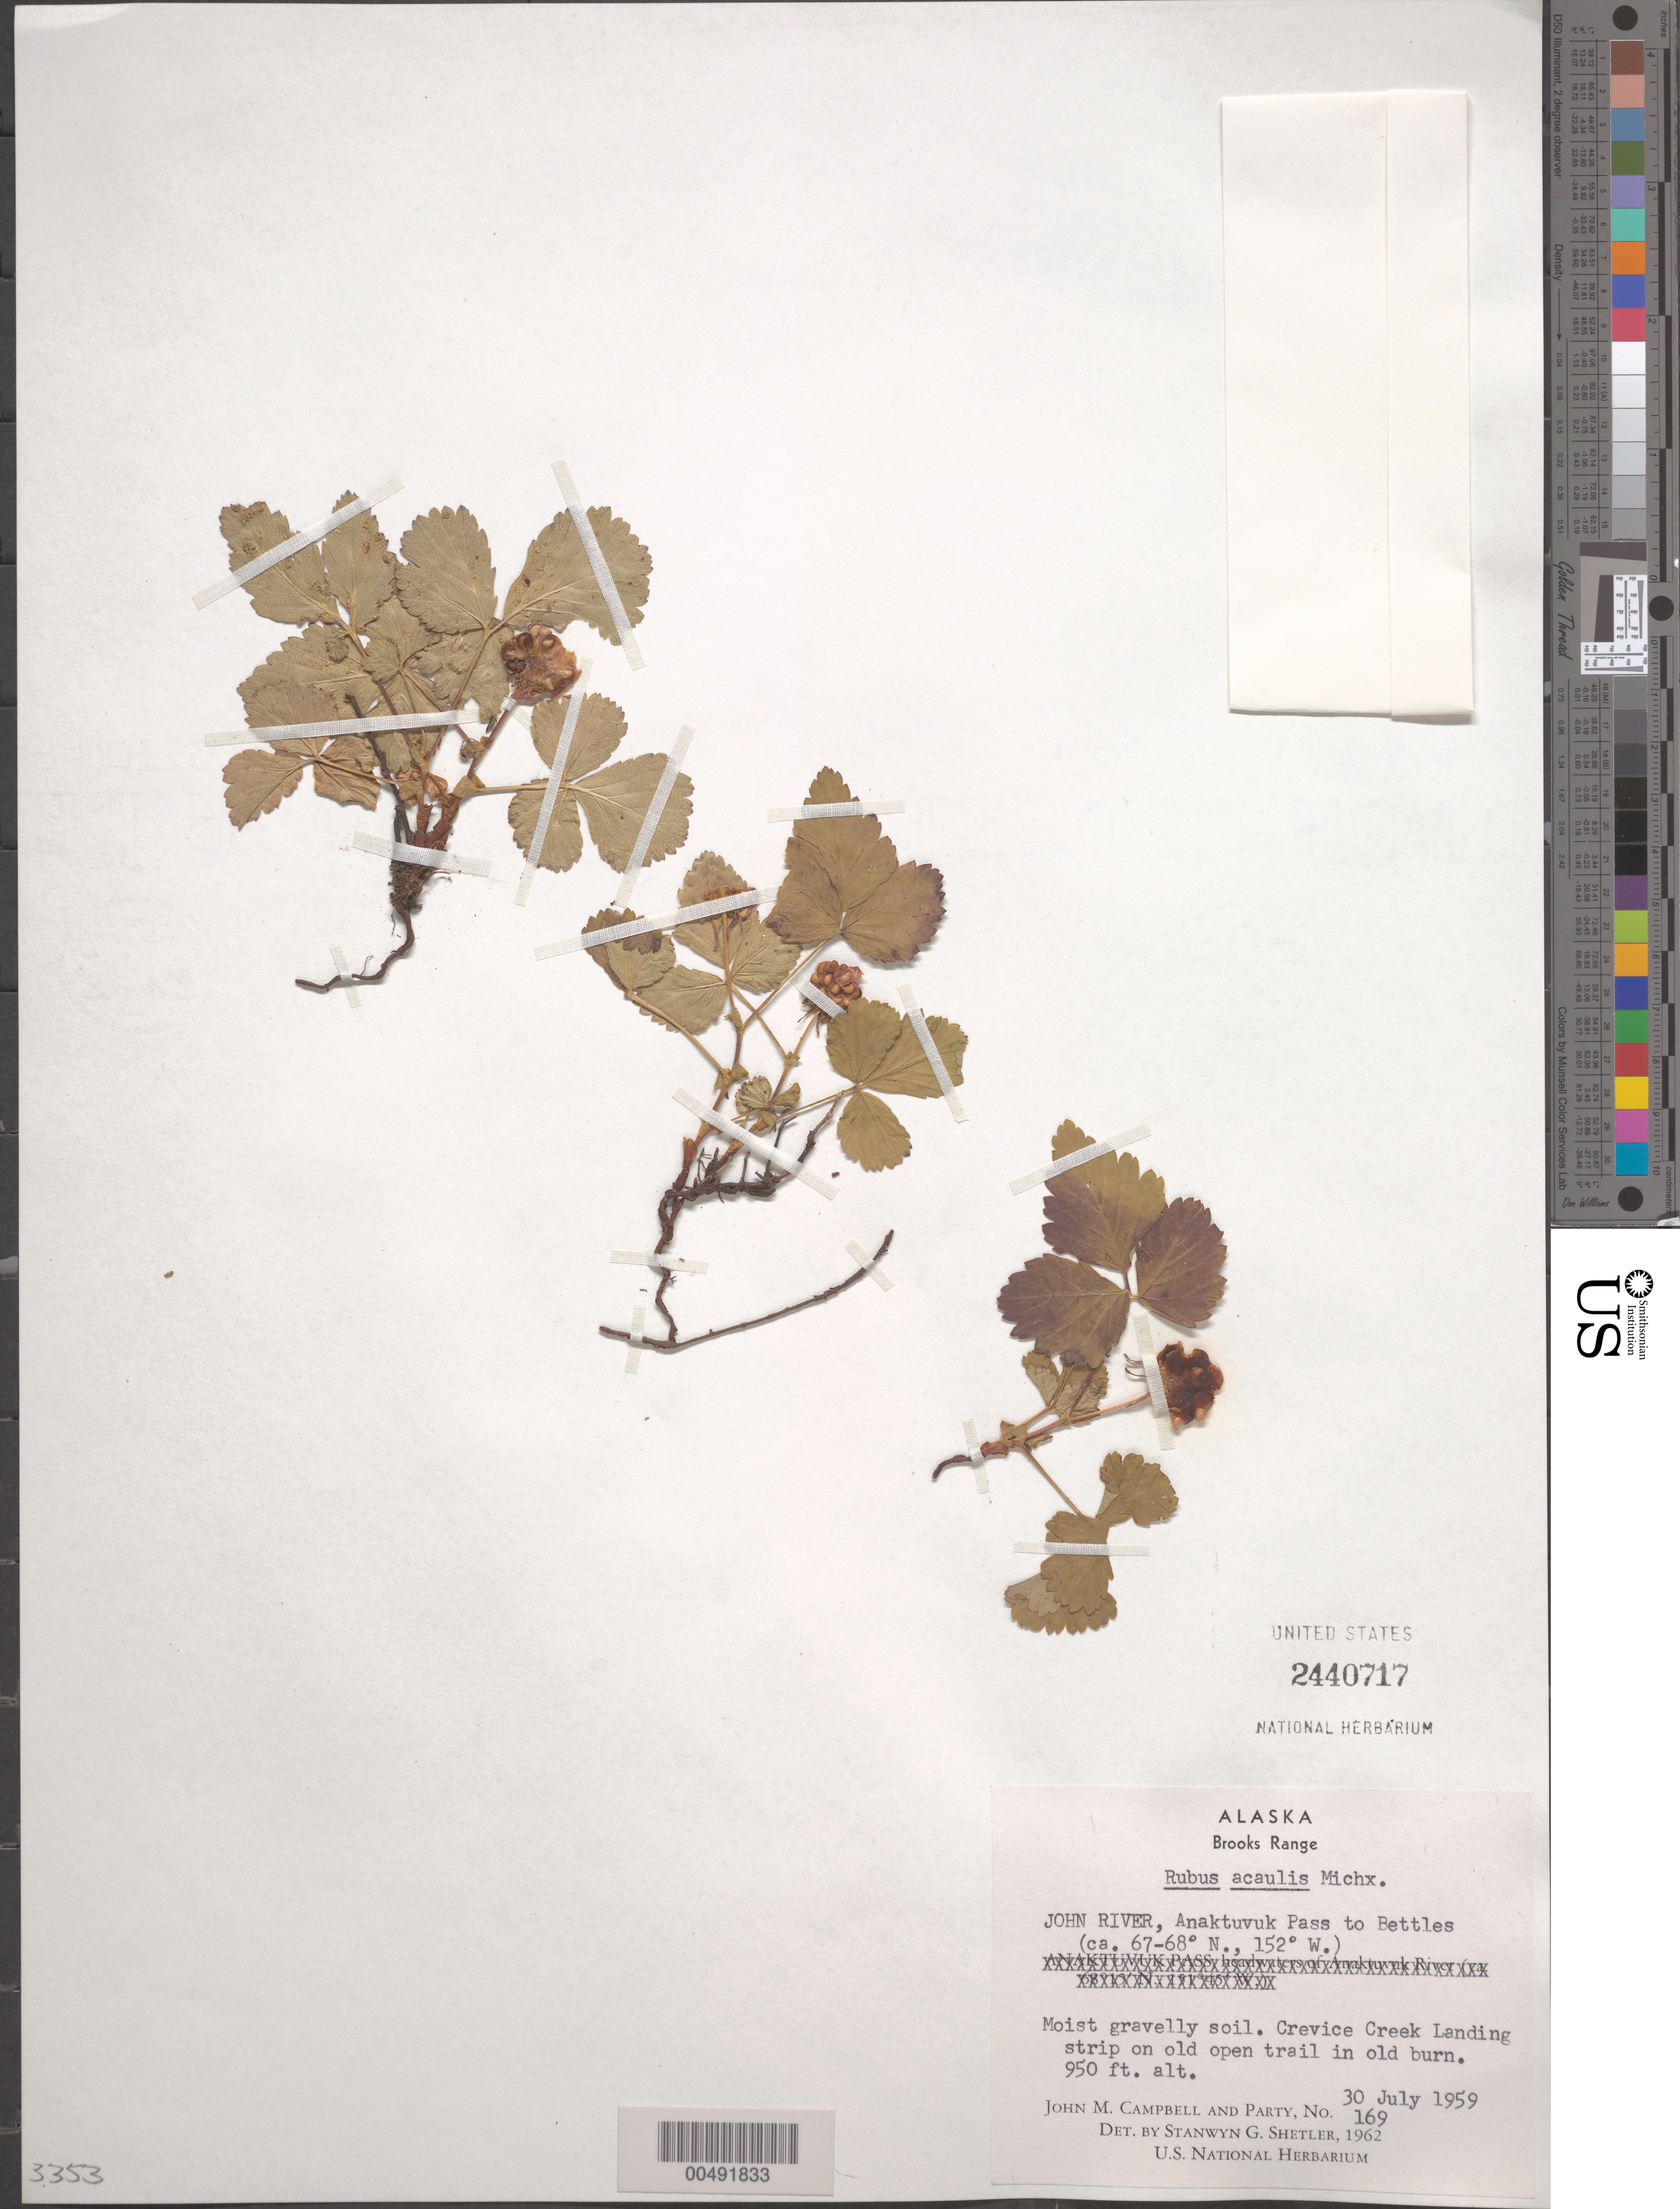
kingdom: Plantae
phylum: Tracheophyta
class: Magnoliopsida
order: Rosales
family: Rosaceae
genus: Rubus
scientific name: Rubus acaulis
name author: Michx.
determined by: Shetler, Stanwyn G., (US), NMNH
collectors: J. M. Campbell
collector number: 169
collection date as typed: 30 Jul 1959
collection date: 1959-07-30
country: United States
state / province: Alaska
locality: Brooks Range, John River, Anaktuvuk Pass to Bettles, Crevice Creek Landing Strip (lat/long recorded as: lat=::: long=152:0:0:W)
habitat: moist gravelly soil, on old open trail in old burn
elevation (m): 290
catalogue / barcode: US 2440717